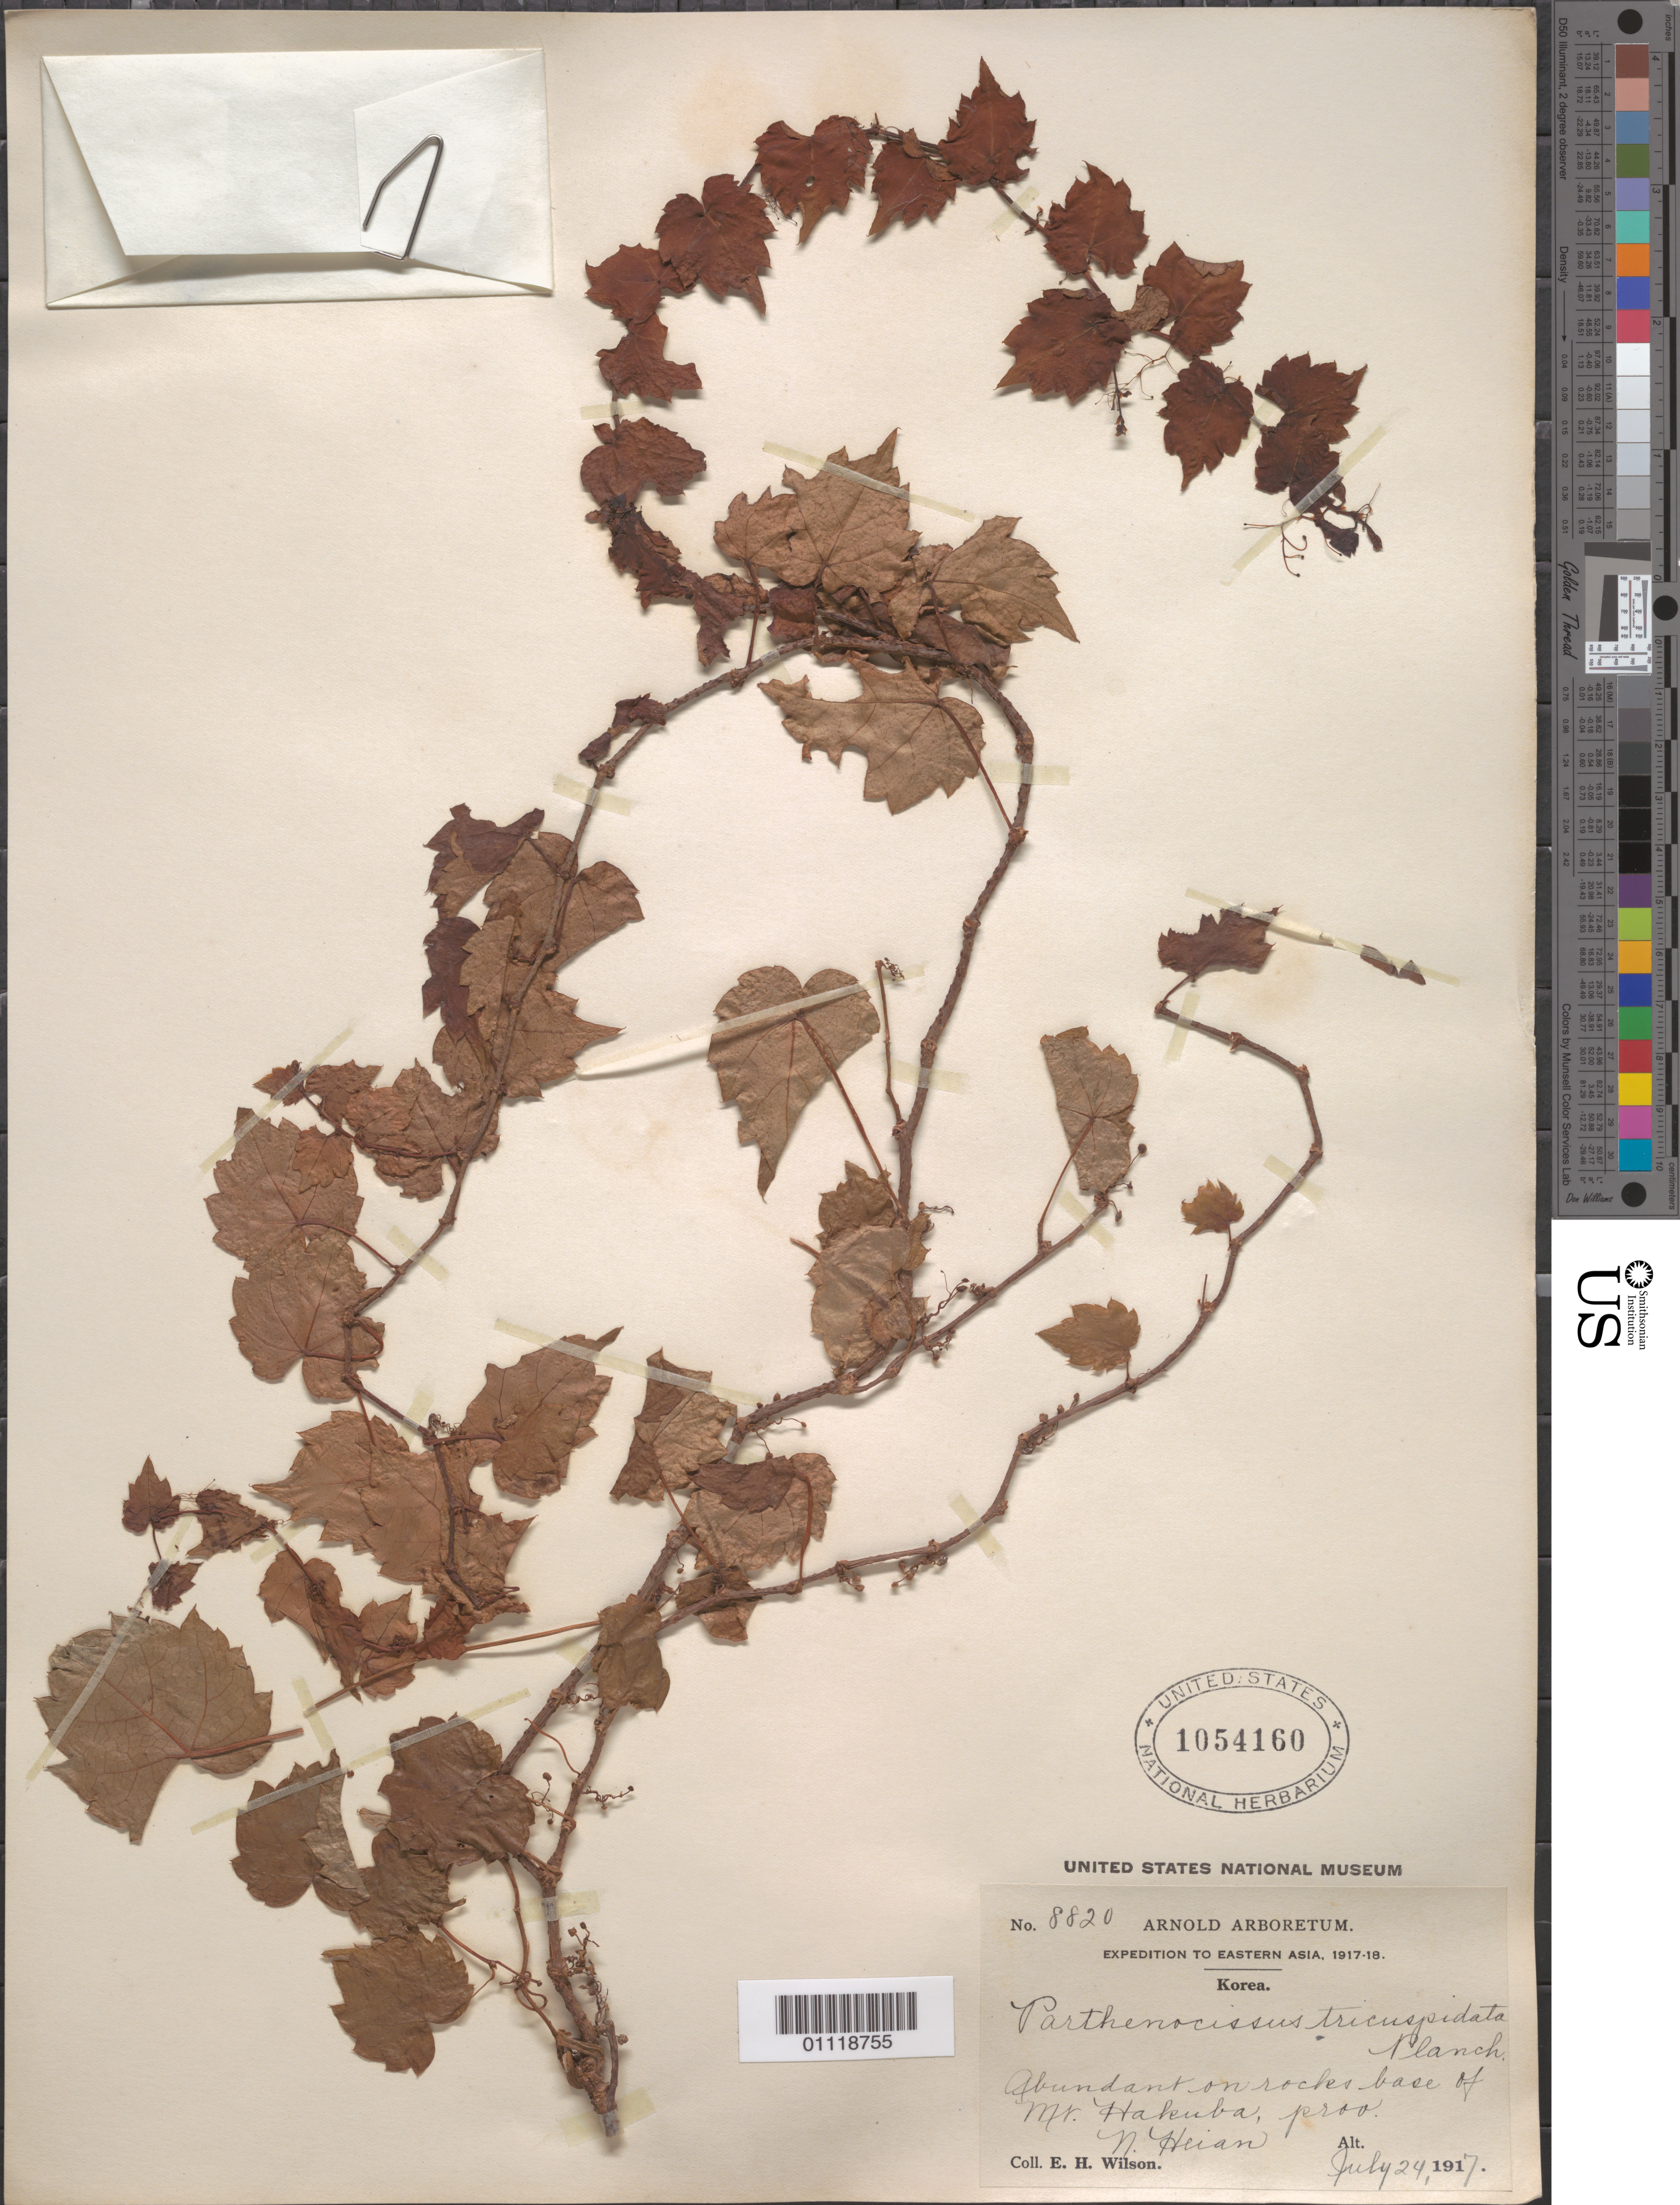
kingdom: Plantae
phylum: Tracheophyta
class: Magnoliopsida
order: Vitales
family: Vitaceae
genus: Parthenocissus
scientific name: Parthenocissus tricuspidata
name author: (Siebold & Zucc.) Planch.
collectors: E. H. Wilson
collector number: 8820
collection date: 1917-07-24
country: North Korea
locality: Mt Hakuba.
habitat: Abundant on rocks.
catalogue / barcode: US 1054160